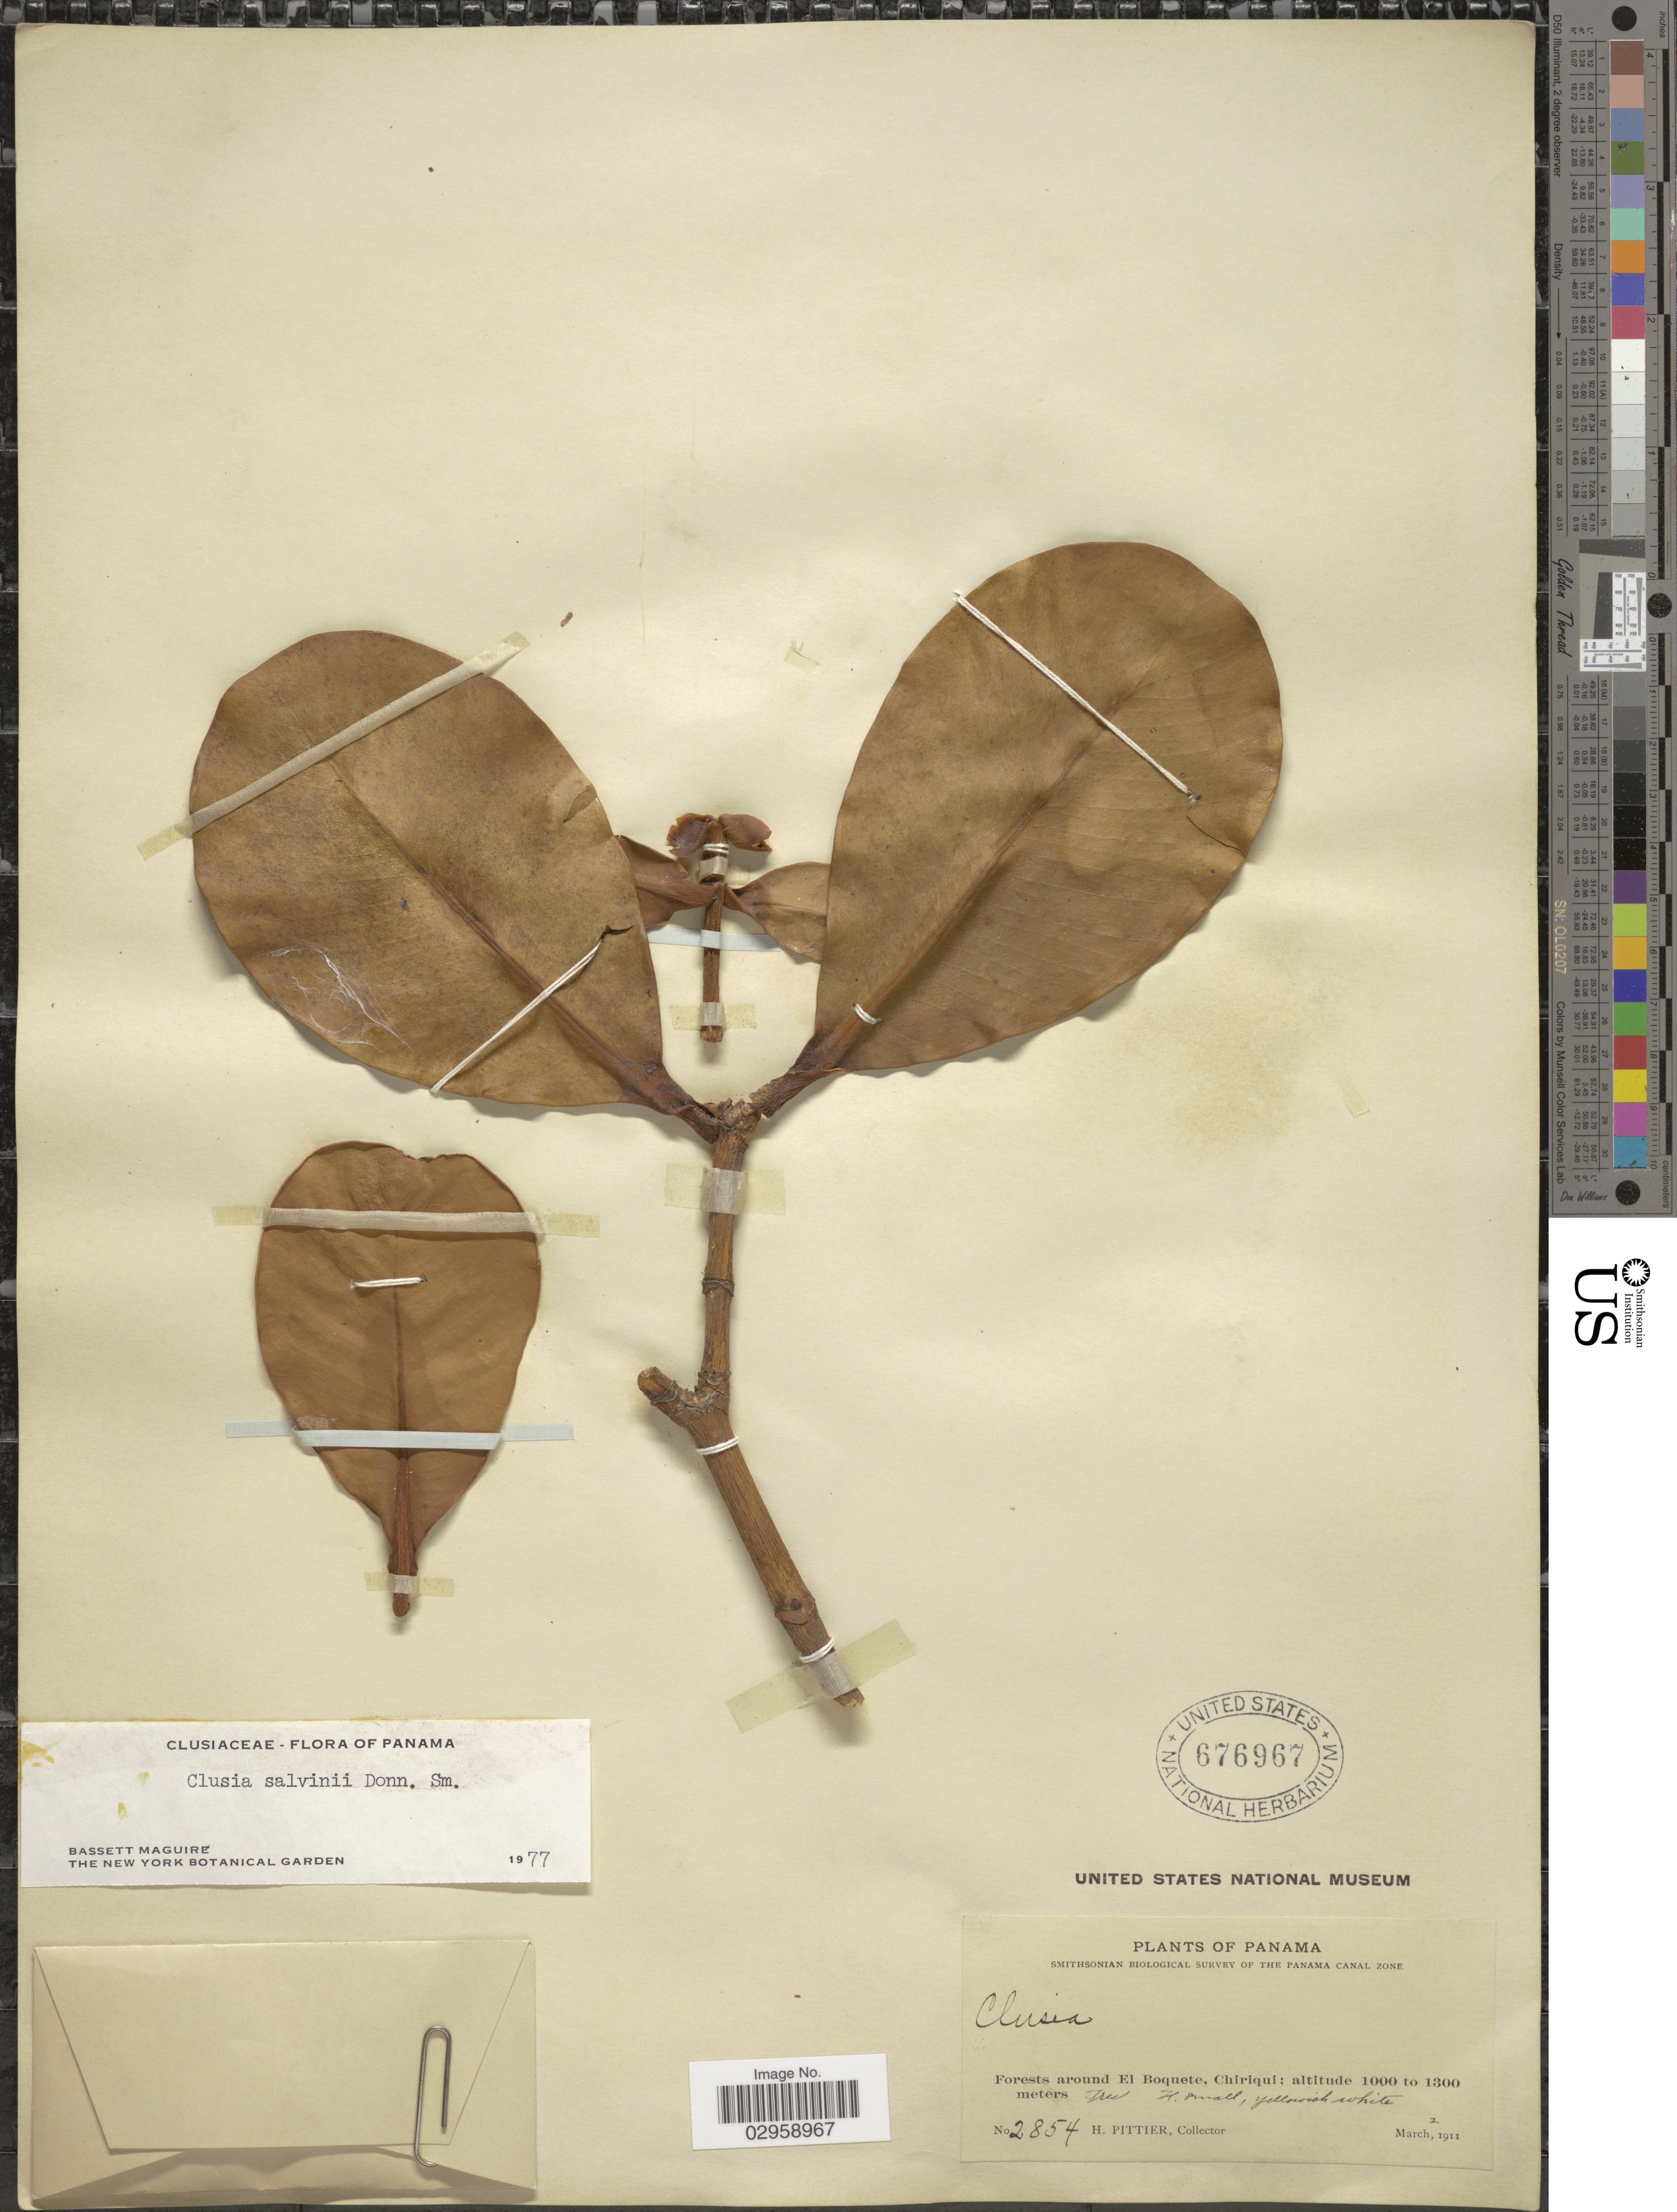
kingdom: Plantae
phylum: Tracheophyta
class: Magnoliopsida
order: Malpighiales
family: Clusiaceae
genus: Clusia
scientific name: Clusia salvinii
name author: Donn. Sm.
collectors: H. F. Pittier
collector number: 2854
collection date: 1911-03-02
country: Panama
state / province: Chiriqui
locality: Forests around El Boquete.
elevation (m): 1000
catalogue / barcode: US 676967